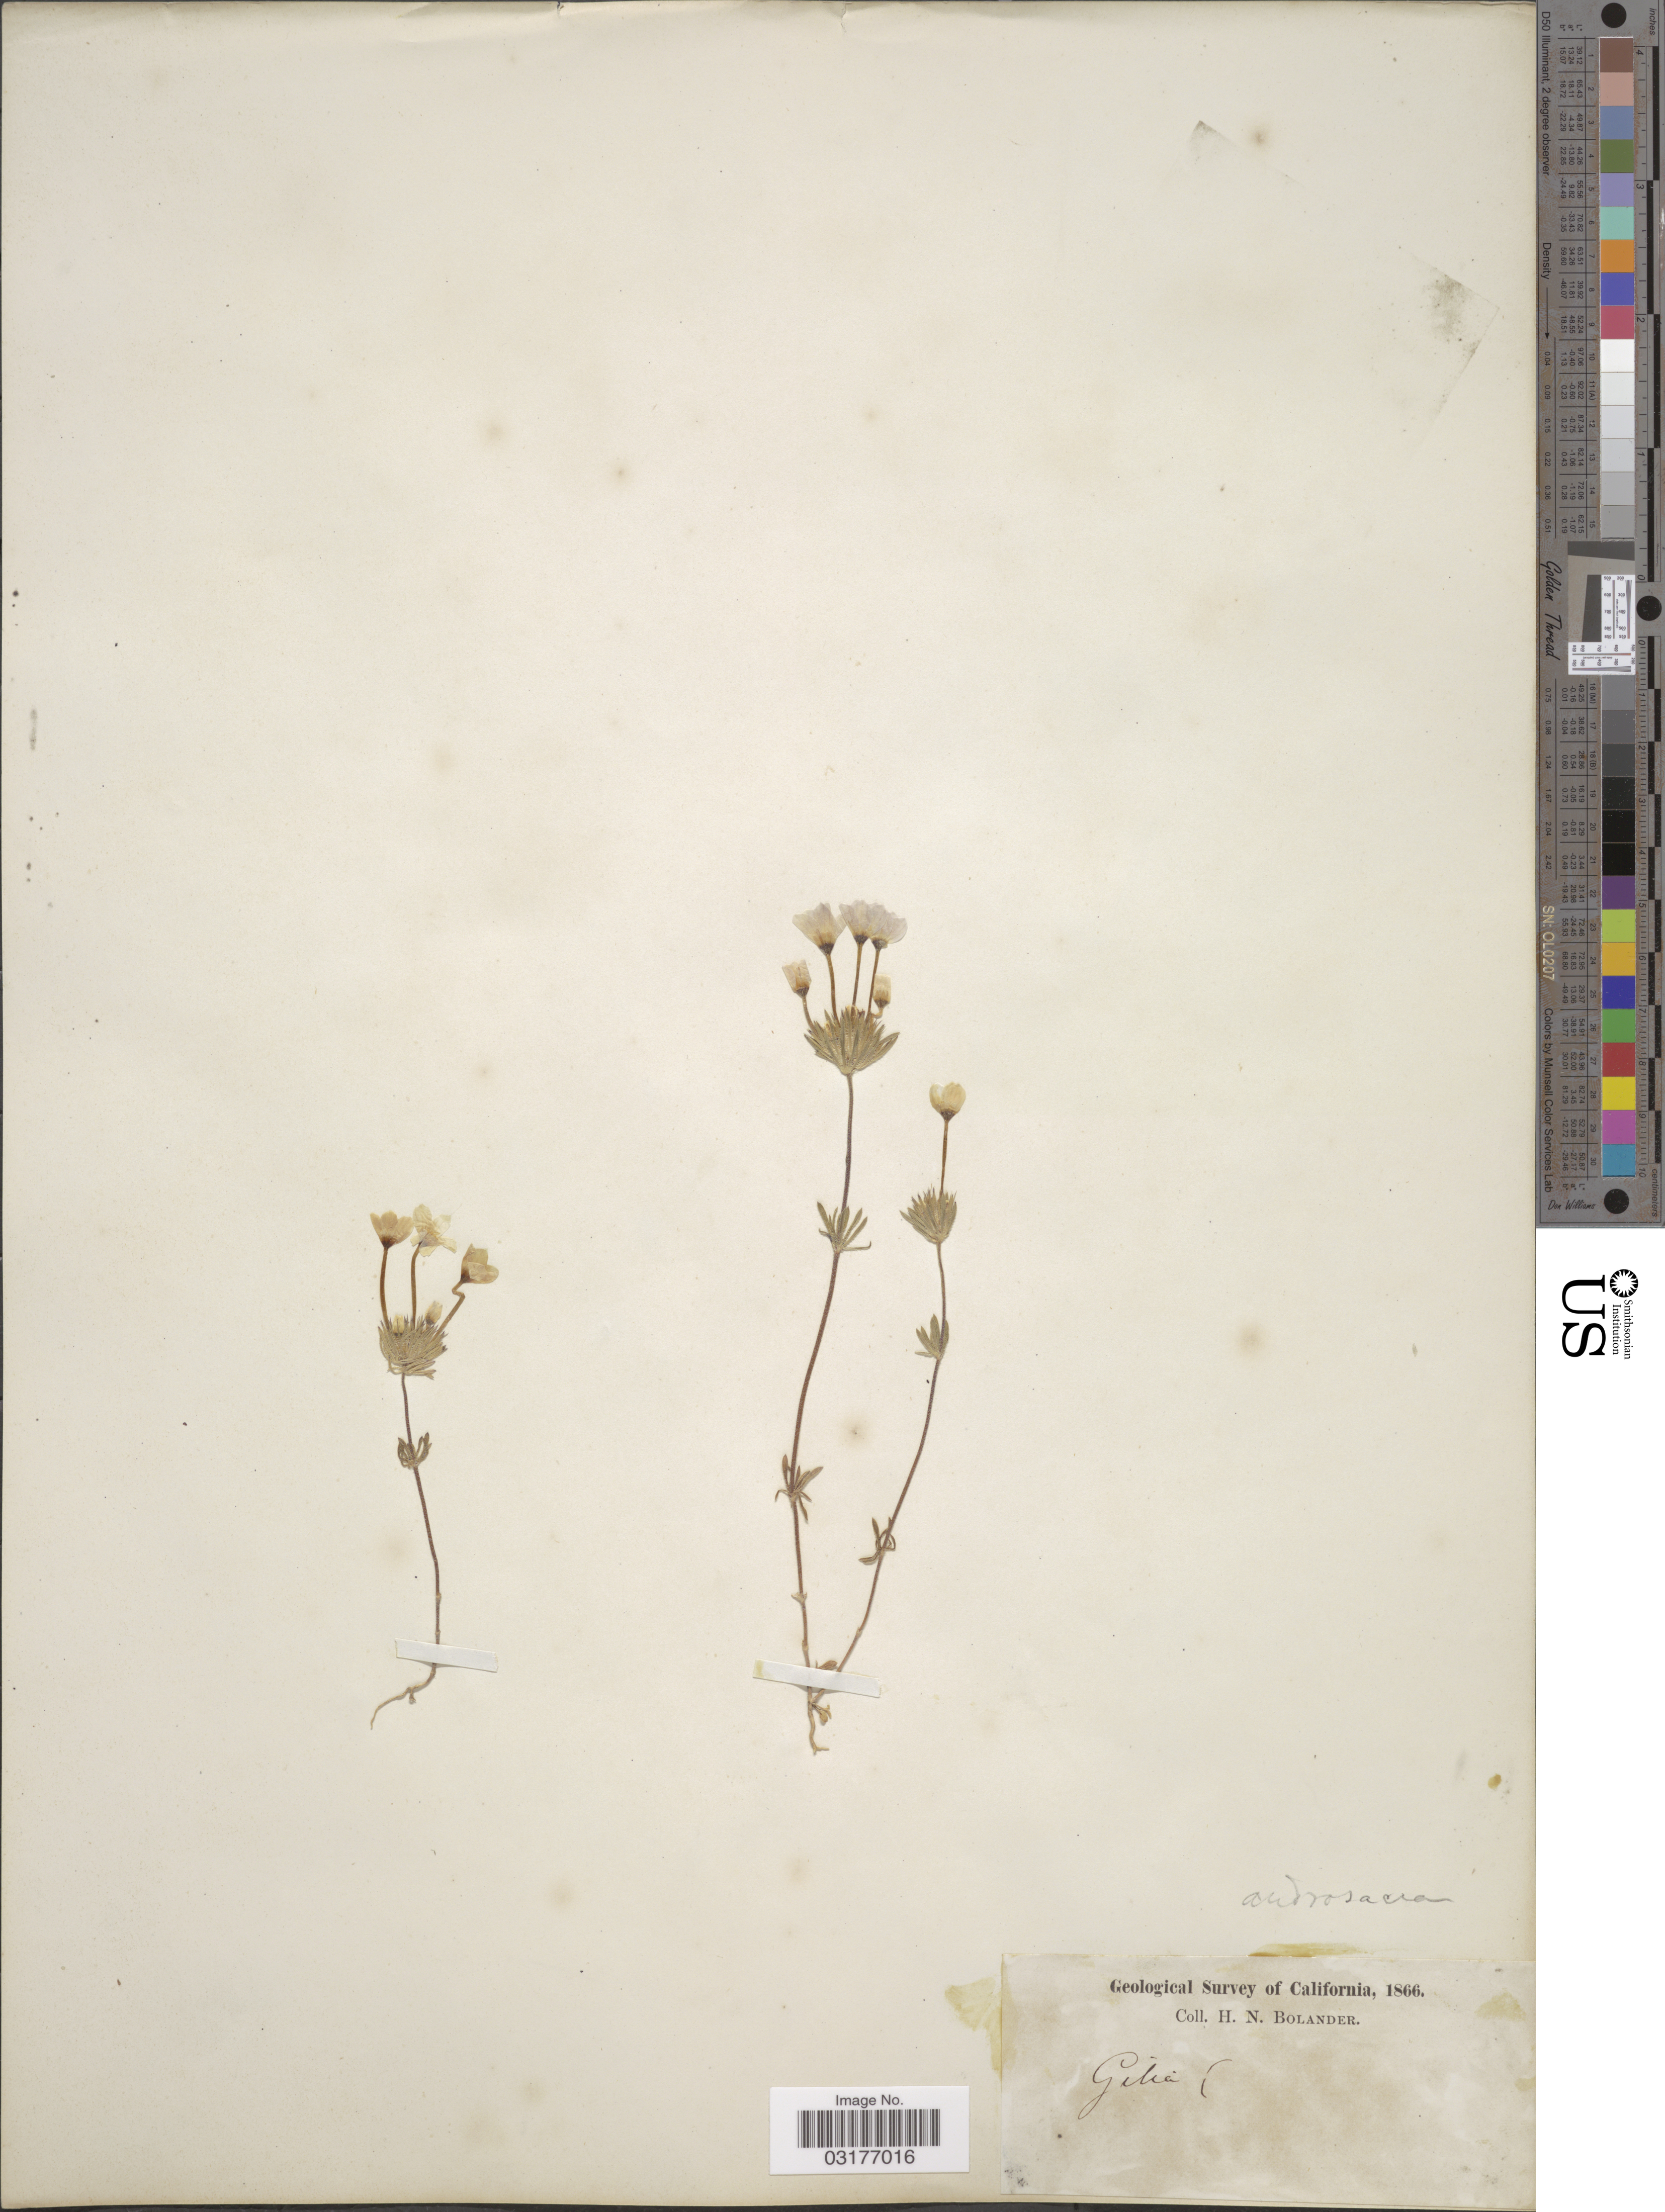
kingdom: Plantae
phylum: Tracheophyta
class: Magnoliopsida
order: Ericales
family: Polemoniaceae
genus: Leptosiphon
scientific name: Leptosiphon androsaceus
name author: Benth.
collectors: H. Bolander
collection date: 1866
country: United States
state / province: California